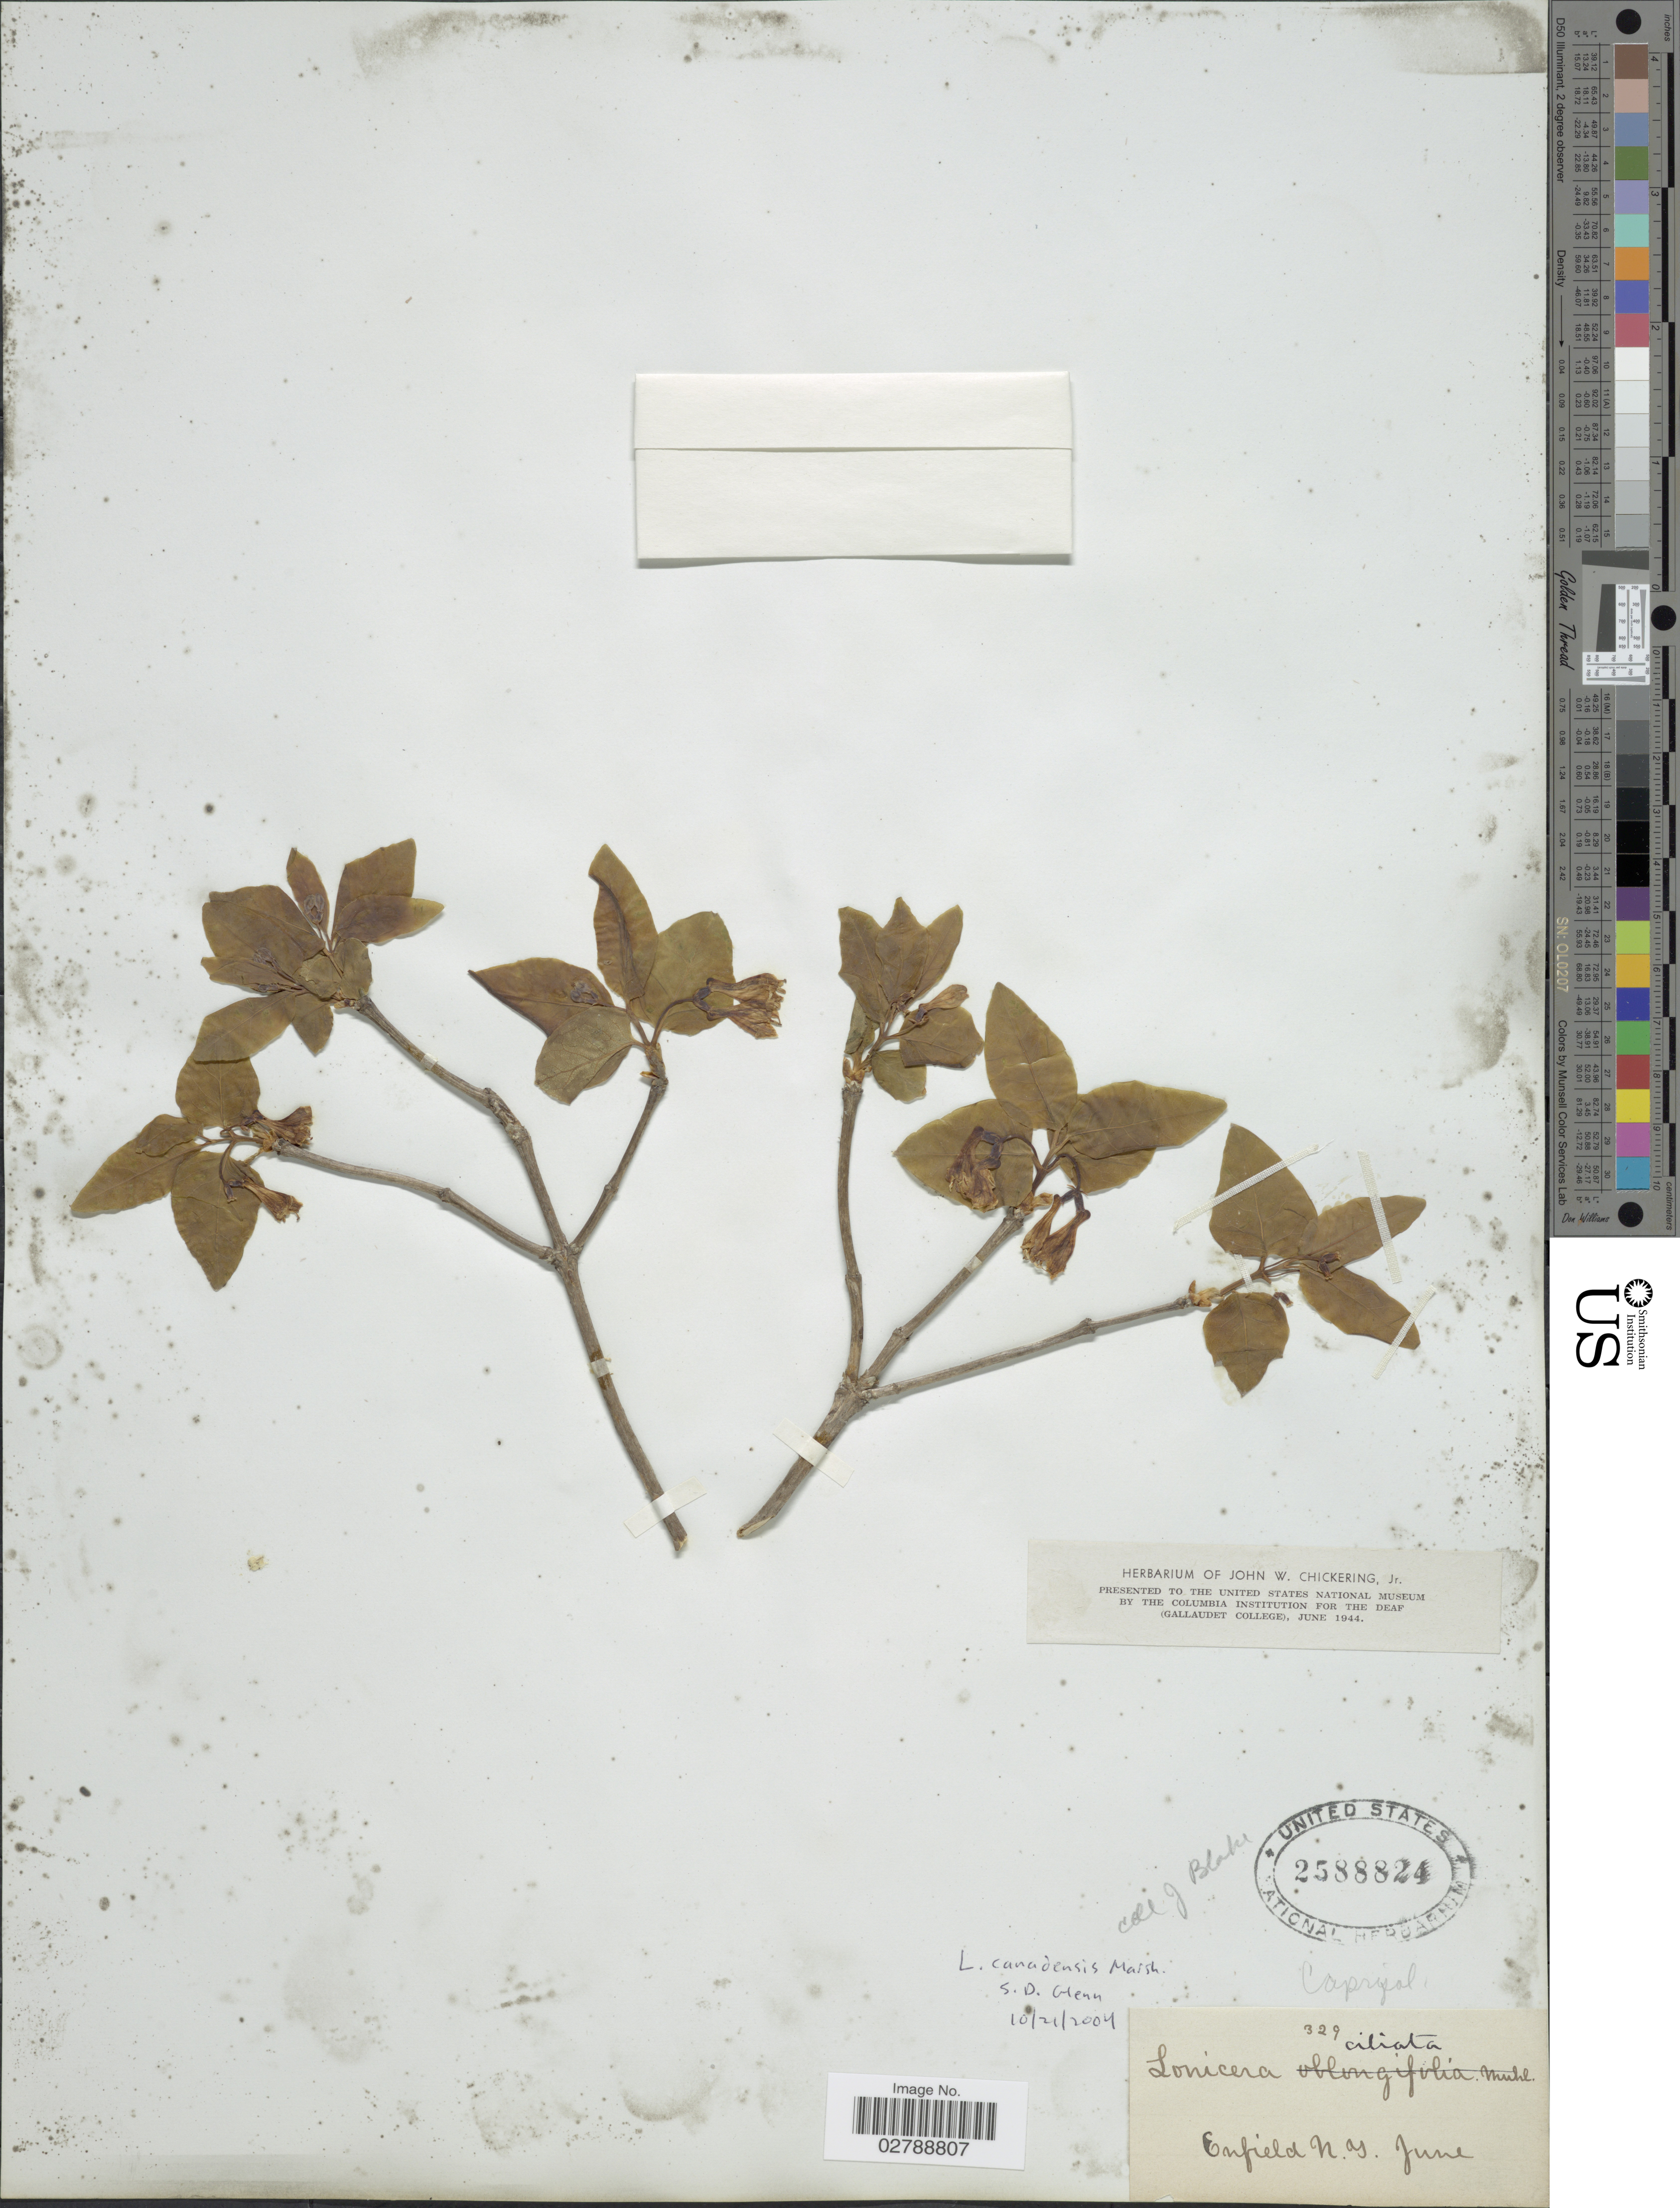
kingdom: Plantae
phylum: Tracheophyta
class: Magnoliopsida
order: Dipsacales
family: Caprifoliaceae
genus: Lonicera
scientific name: Lonicera canadensis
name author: Bartram & W. Bartram ex Marshall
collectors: J. Blake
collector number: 329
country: United States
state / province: New York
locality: Enfield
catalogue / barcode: US 2588824